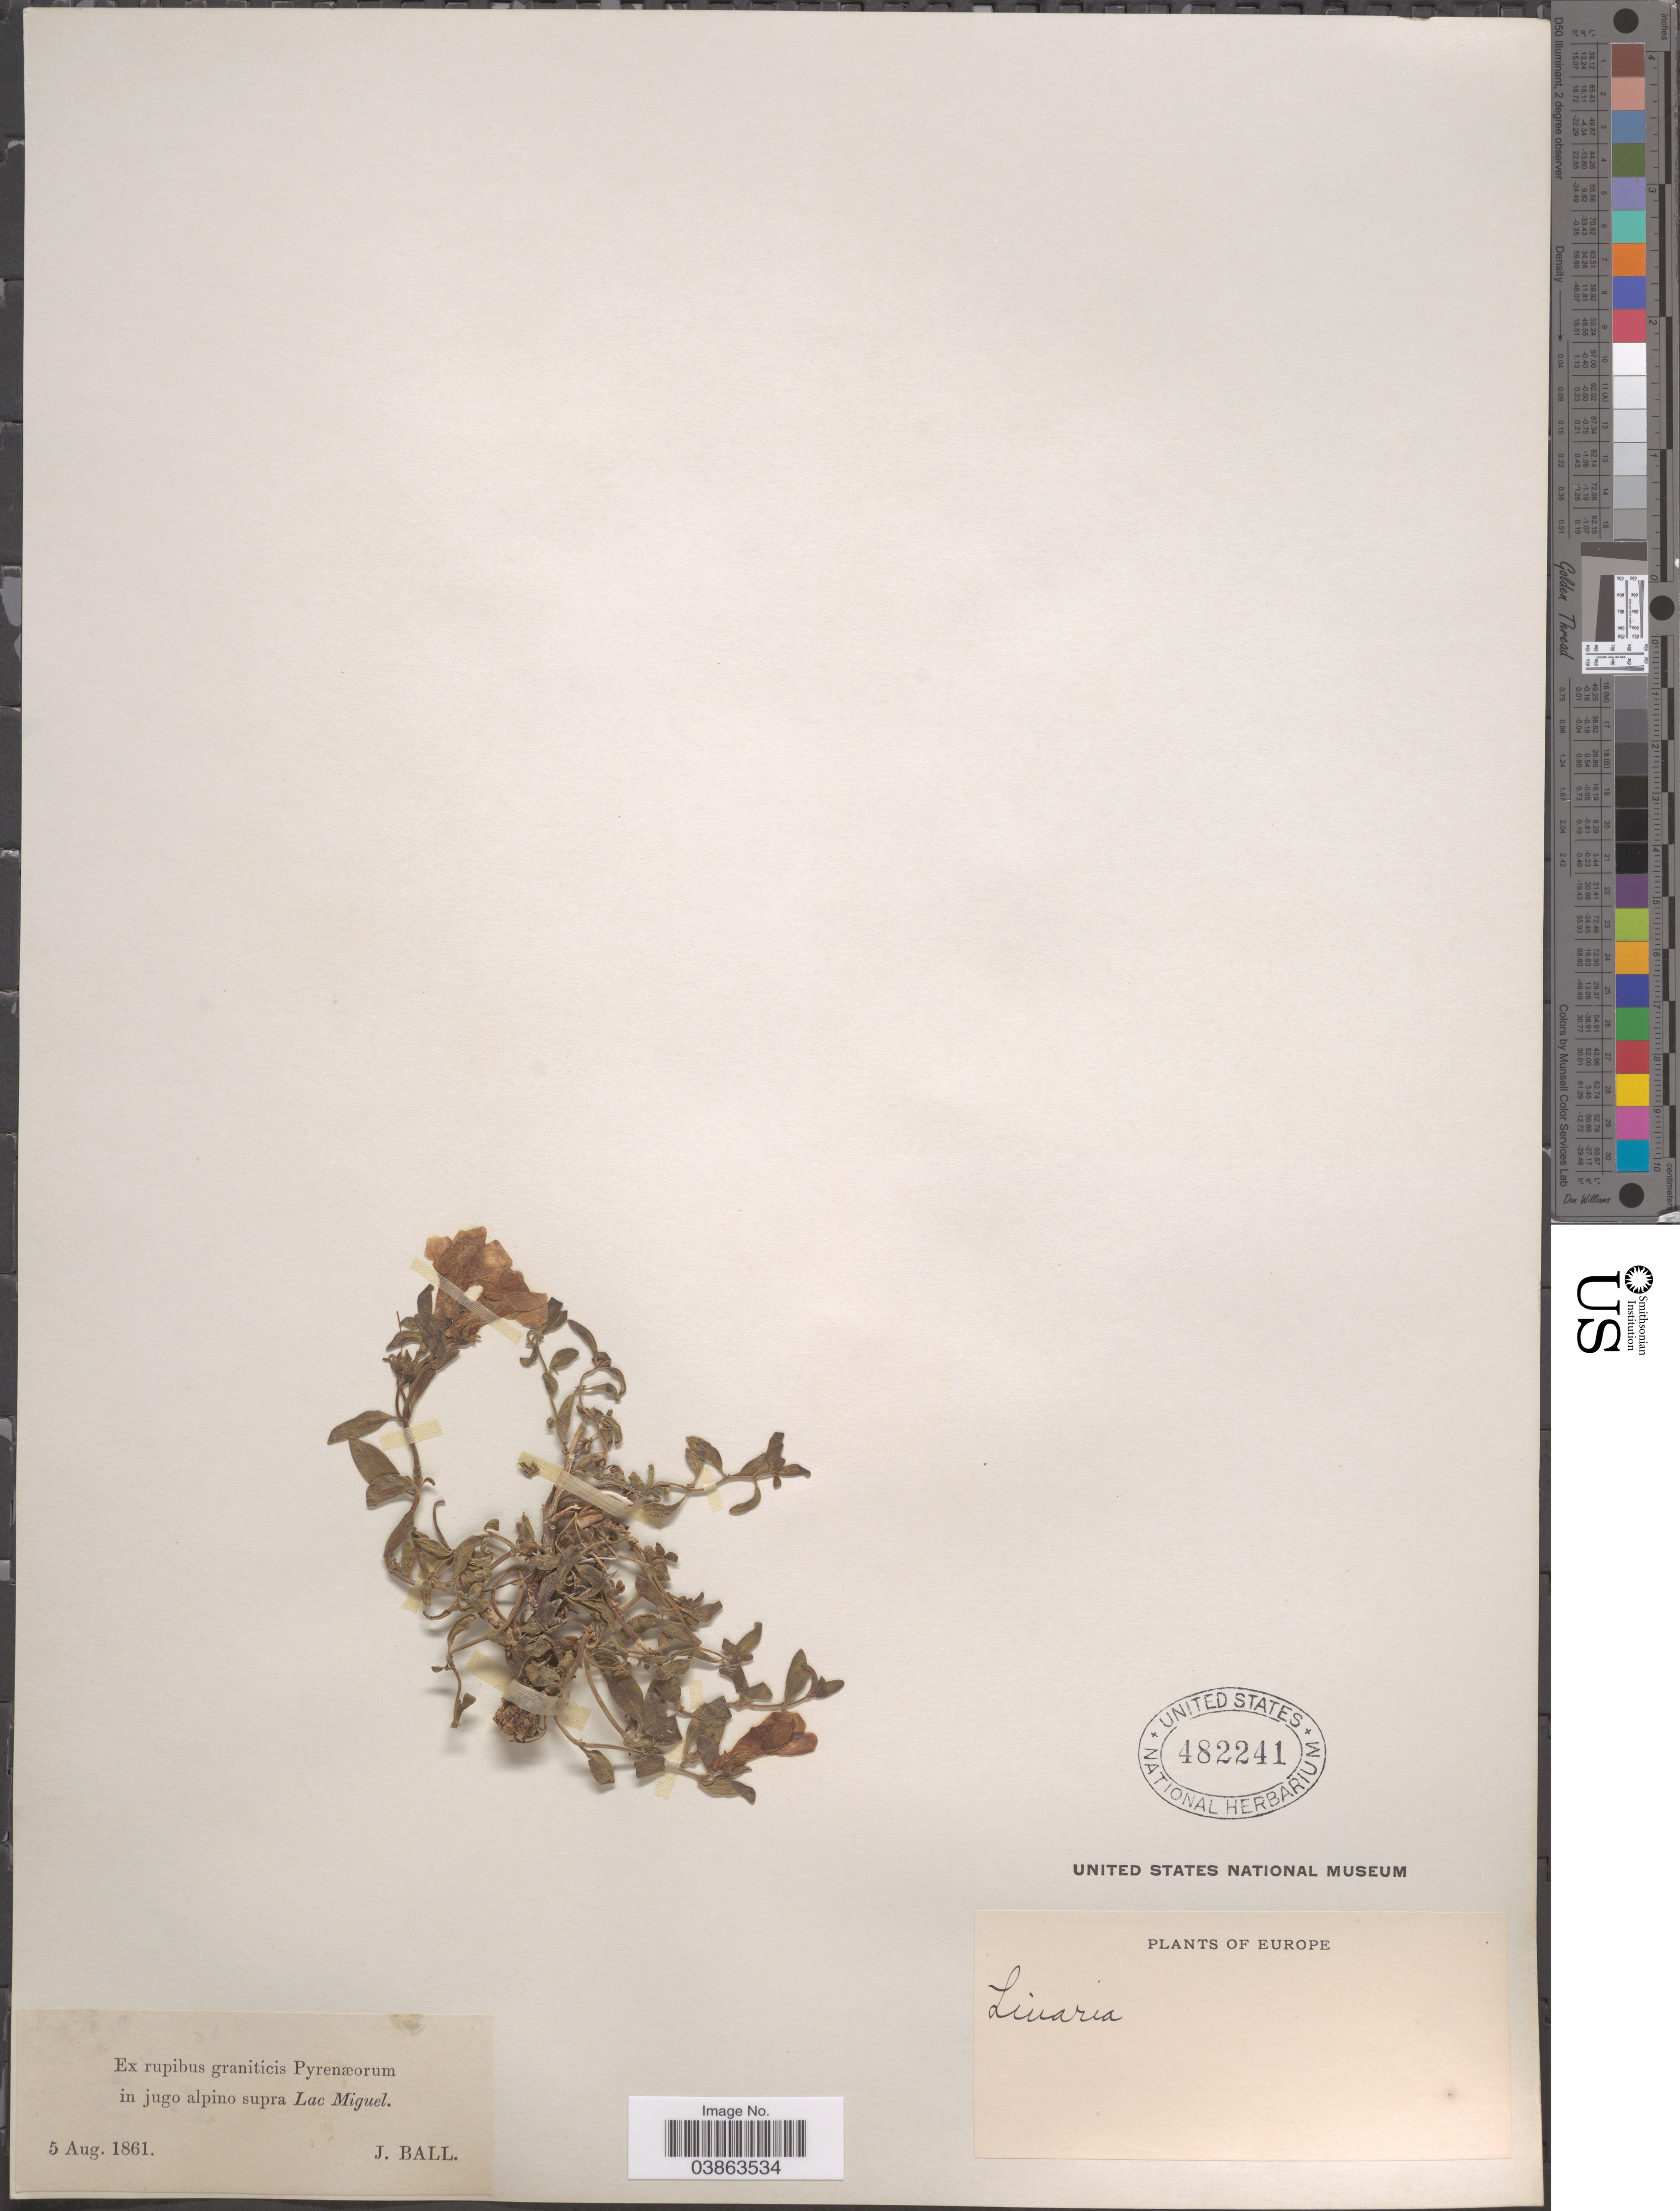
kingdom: Plantae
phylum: Tracheophyta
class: Magnoliopsida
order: Lamiales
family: Plantaginaceae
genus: Linaria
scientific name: Linaria sp.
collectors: J. Ball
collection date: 1861-08-05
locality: Ex rupibus graniticis Pyrenaeorum in jugo alpino supra Lac Miguel. Europe.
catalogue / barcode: US 482241